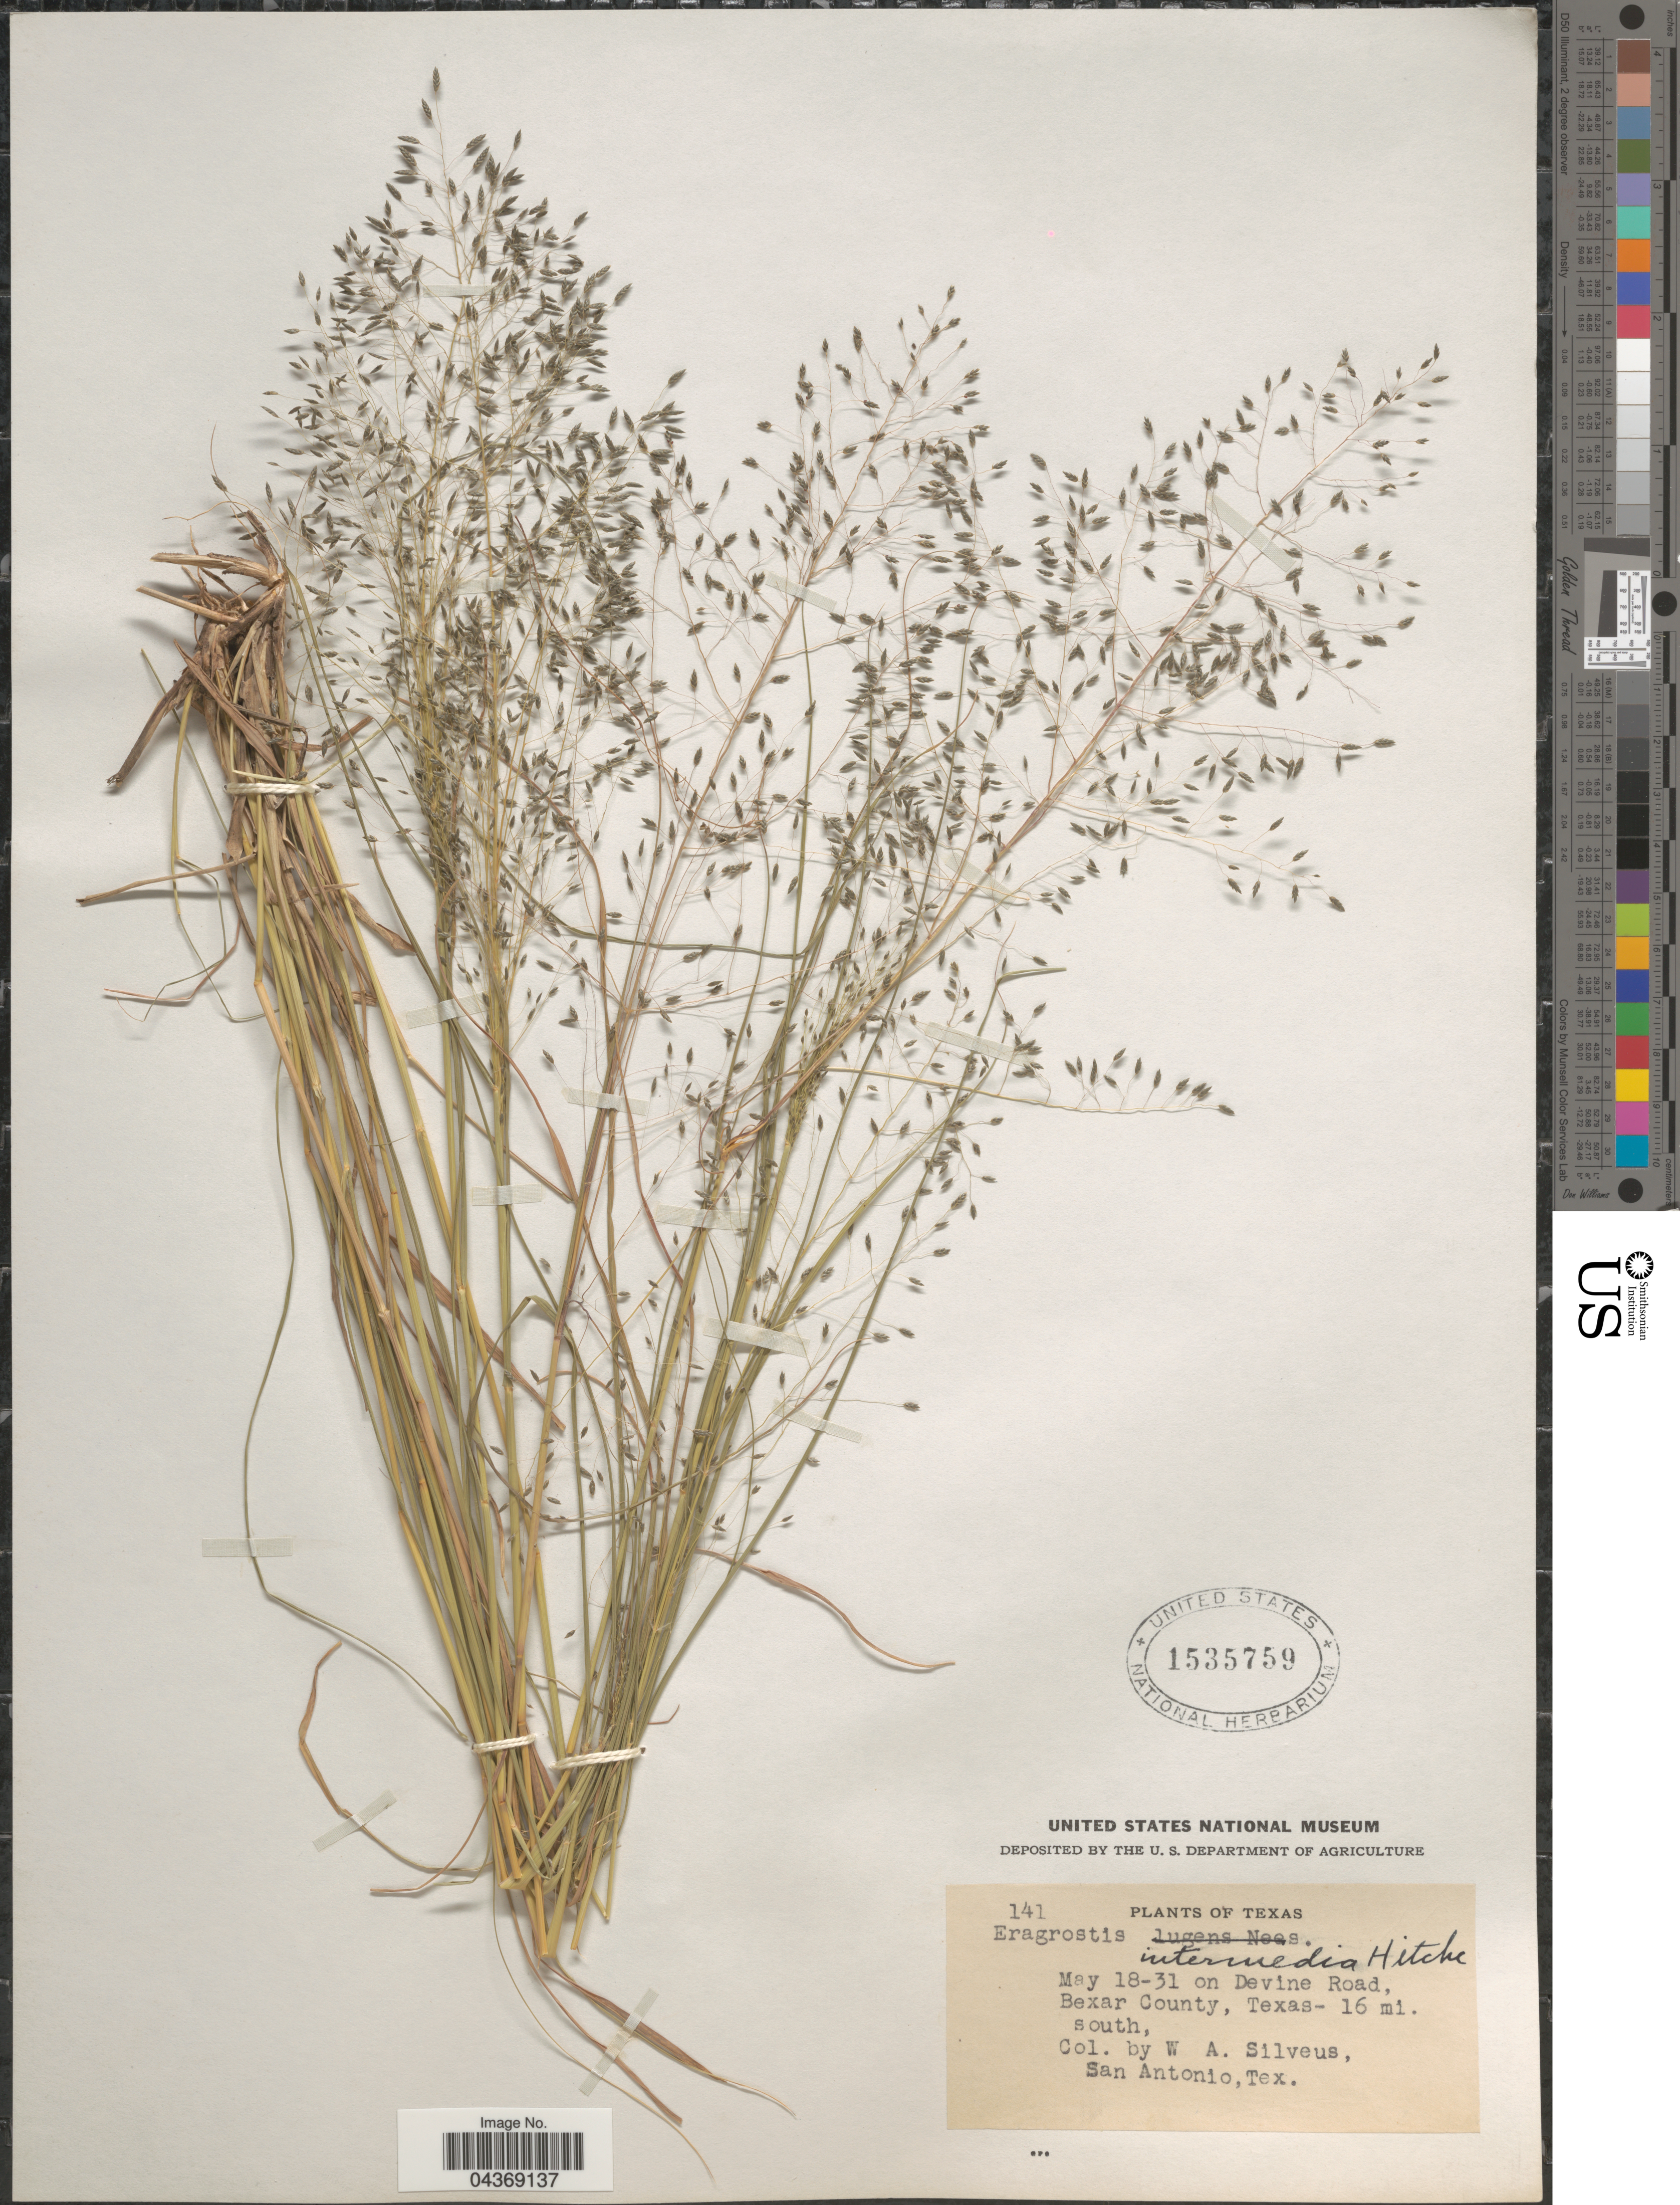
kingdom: Plantae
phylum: Tracheophyta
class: Liliopsida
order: Poales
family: Poaceae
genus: Eragrostis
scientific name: Eragrostis intermedia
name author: Hitchc.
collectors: W. Silveus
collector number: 141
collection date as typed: Transcribed d/m/y: 18/5/31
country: United States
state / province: Texas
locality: On Devine Road, Bexar County, Texas-16 mi. south.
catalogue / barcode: US 1535759